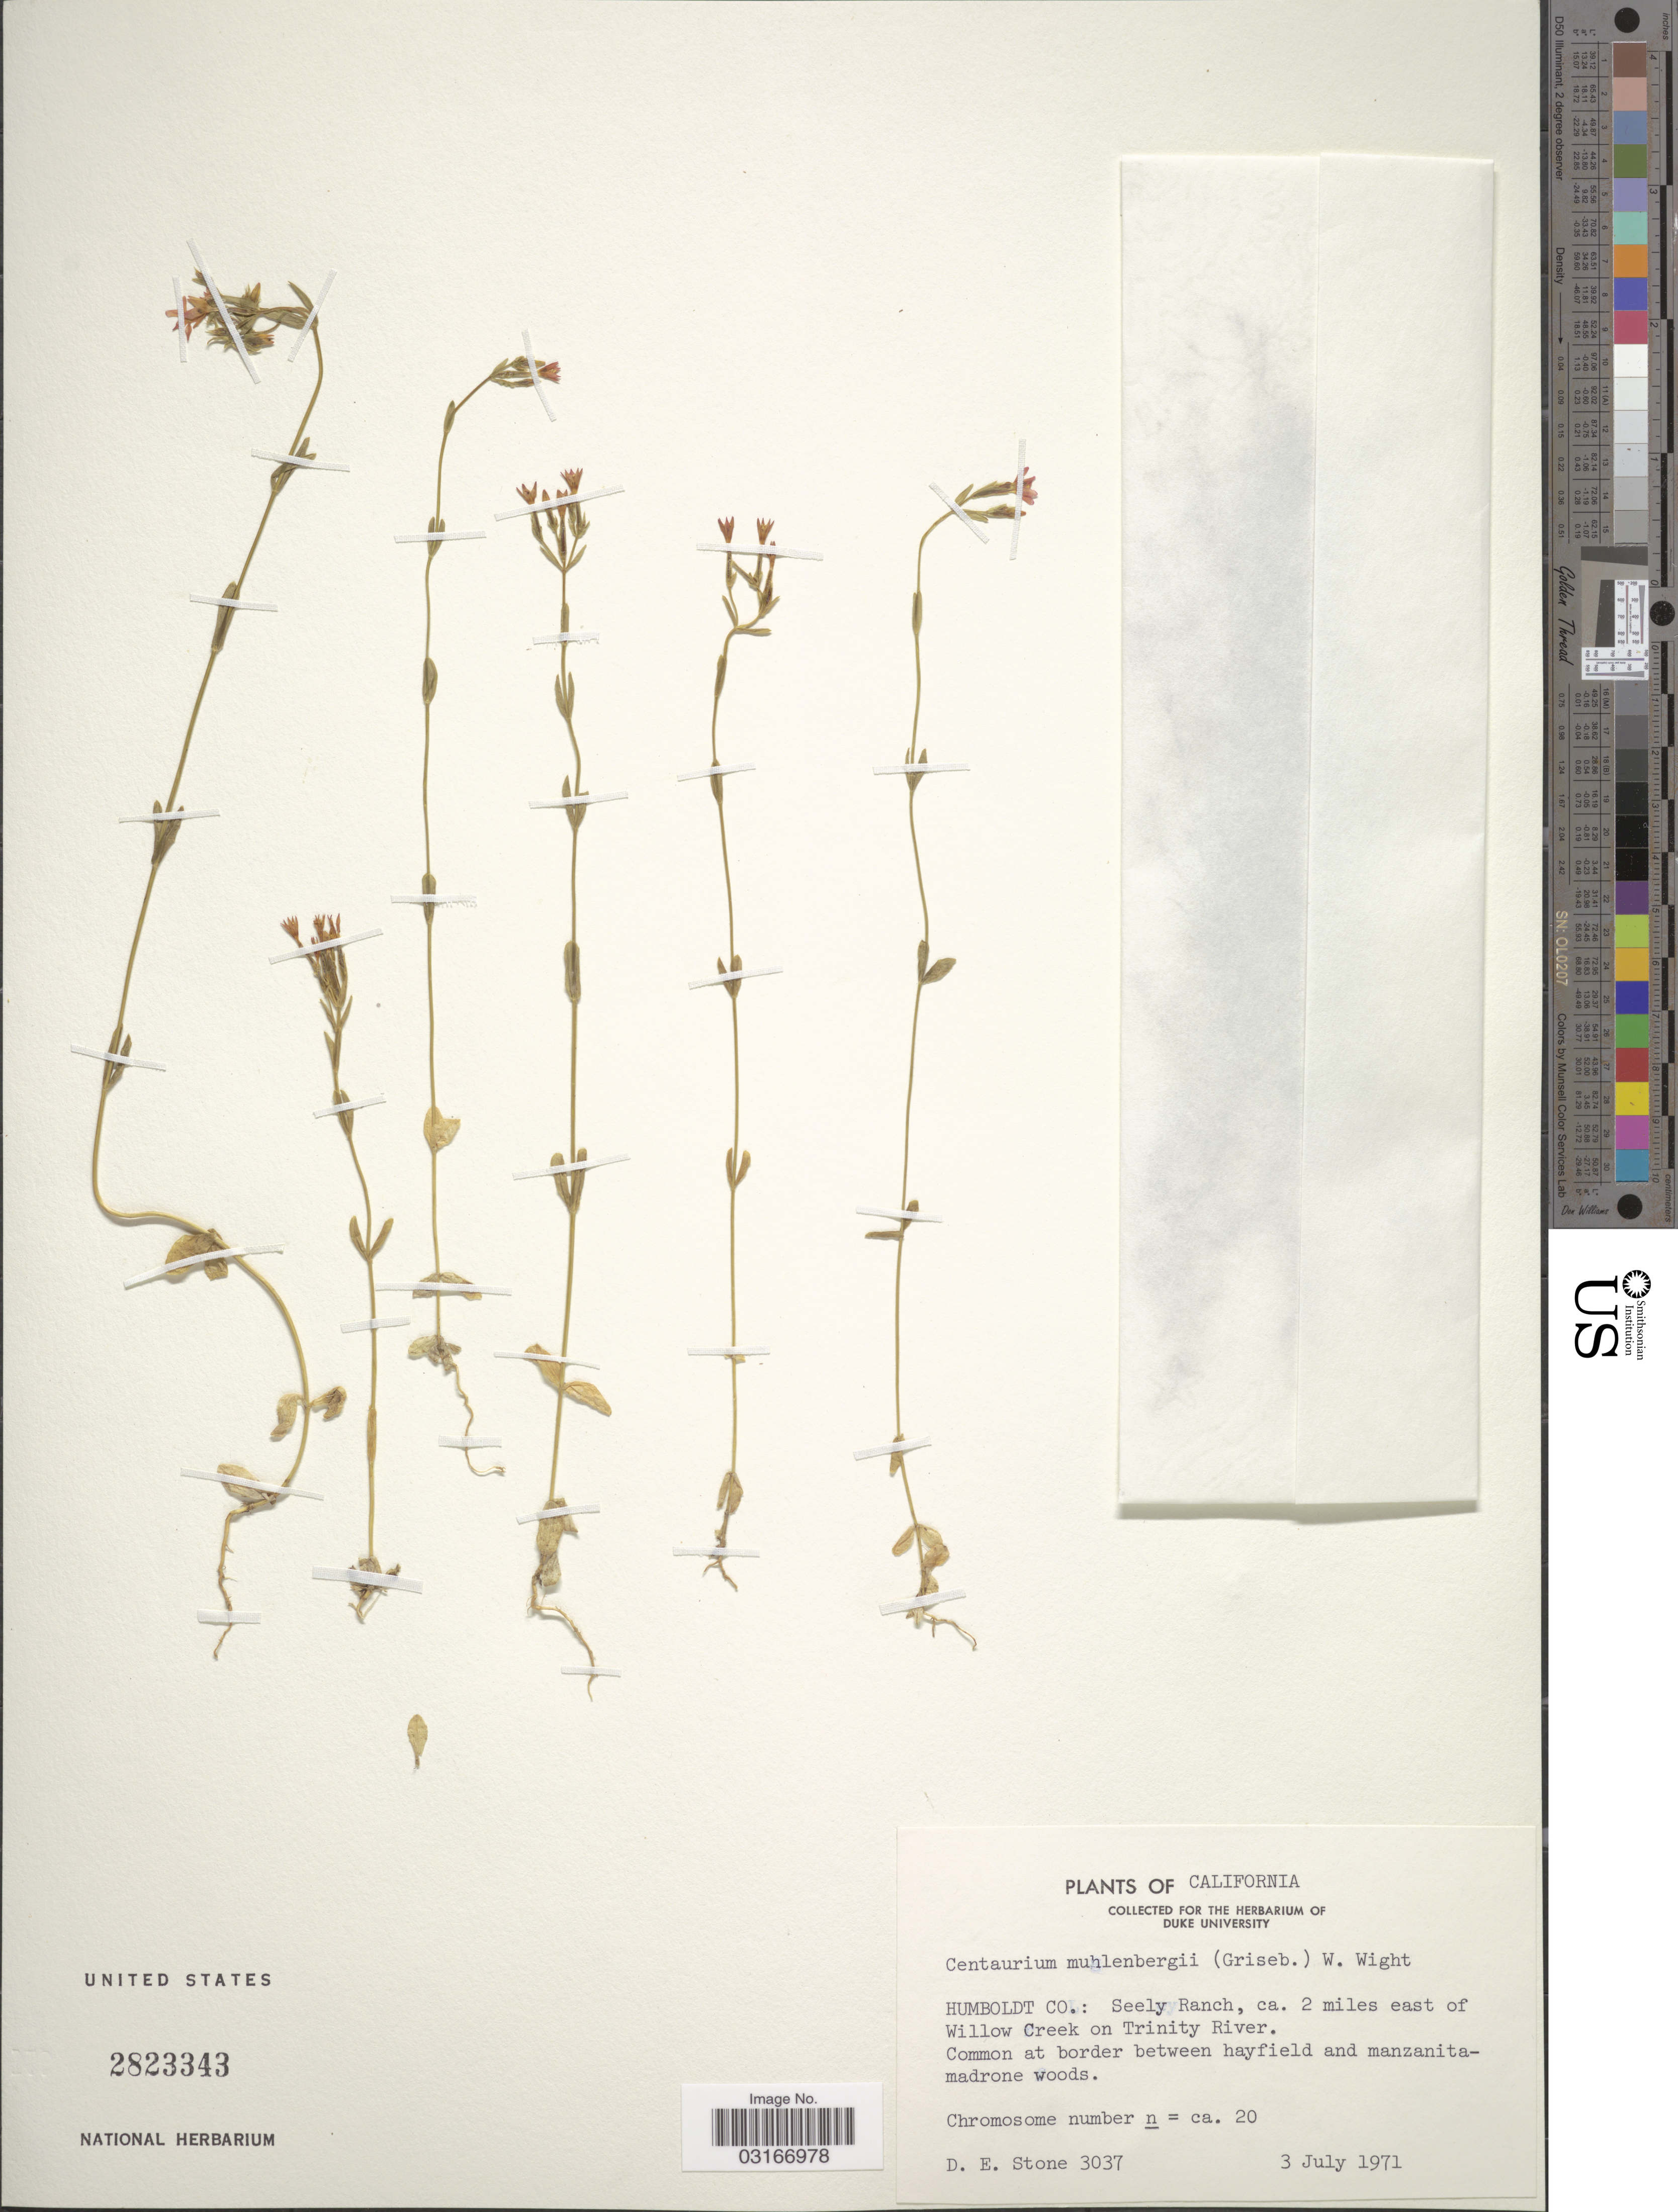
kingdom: Plantae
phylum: Tracheophyta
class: Magnoliopsida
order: Gentianales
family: Gentianaceae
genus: Centaurium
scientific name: Centaurium muehlenbergii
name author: (Griseb.) W. Wight ex Piper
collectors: D. E. Stone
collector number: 3037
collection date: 1971-07-03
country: United States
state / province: California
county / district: Humboldt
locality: Humboldt Co.: Seely Ranch, ca. 2 miles east of Willow Creek on Trinity River.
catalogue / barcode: US 2823343